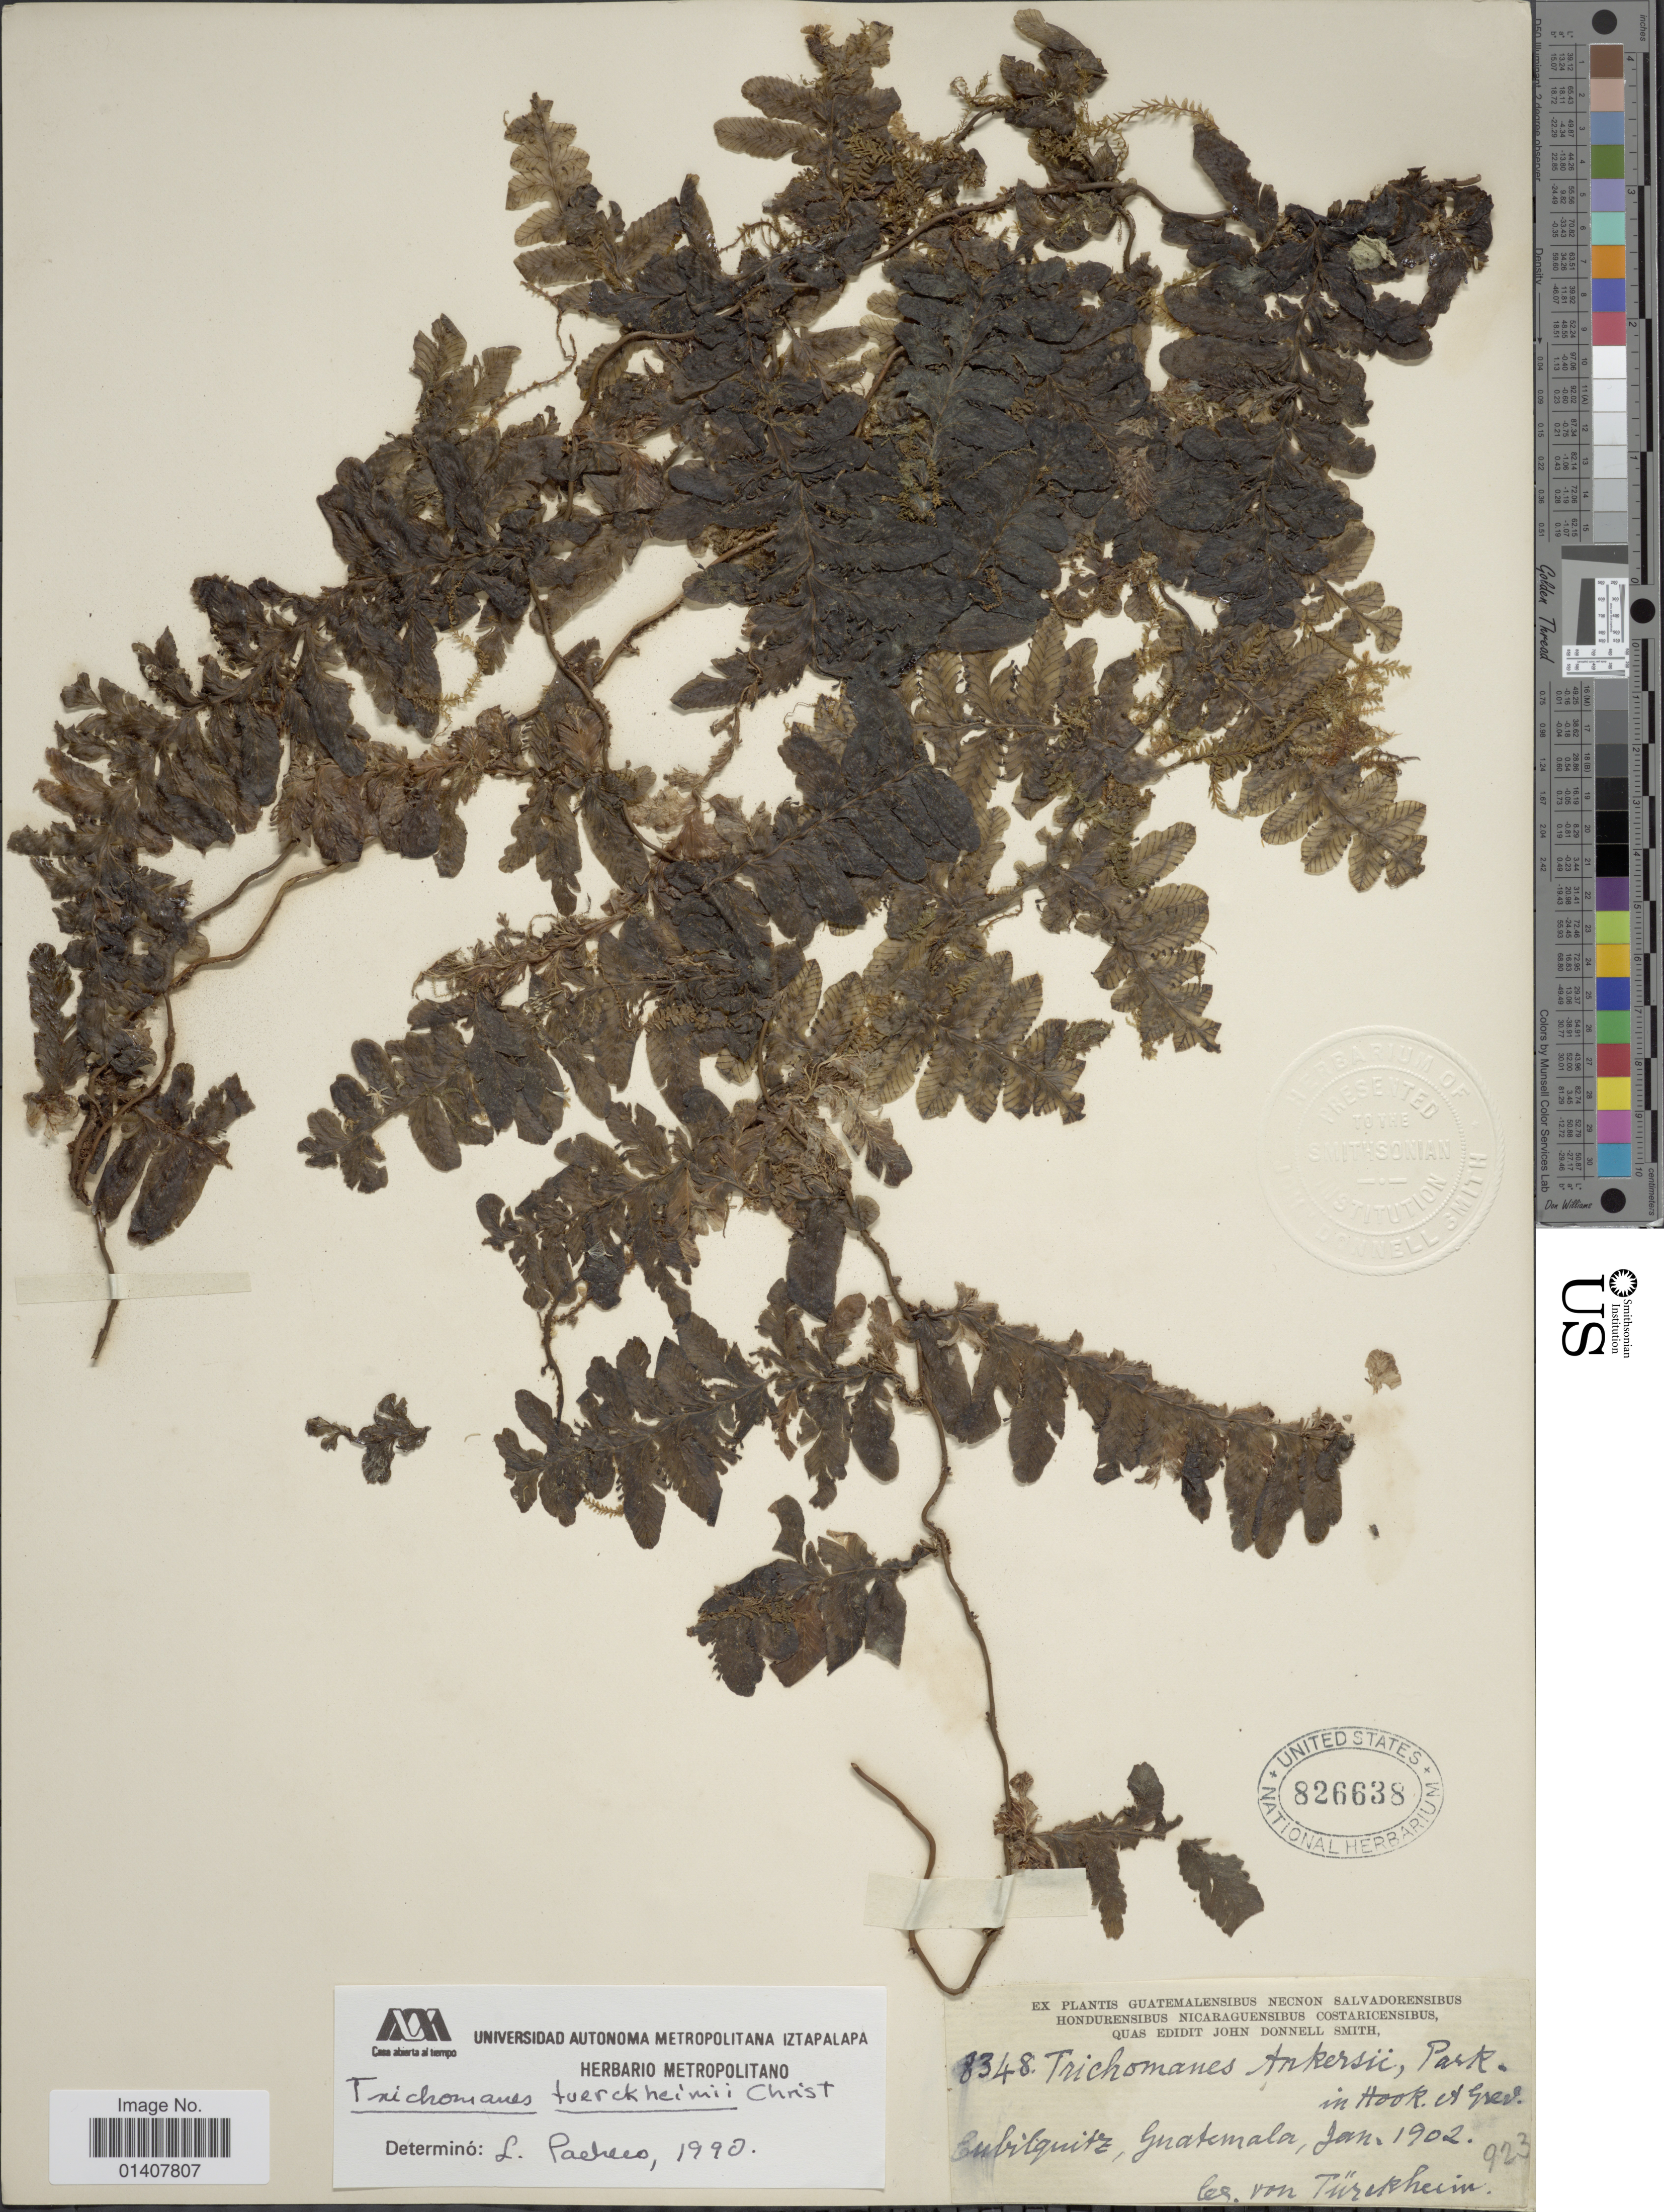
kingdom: Plantae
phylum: Tracheophyta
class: Polypodiopsida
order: Hymenophyllales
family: Hymenophyllaceae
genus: Trichomanes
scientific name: Trichomanes tuerckheimii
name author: Christ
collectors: H. von Türckheim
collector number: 8348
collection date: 1902-01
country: Guatemala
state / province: Alta Verapaz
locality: Cubilgüitz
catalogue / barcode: US 826638